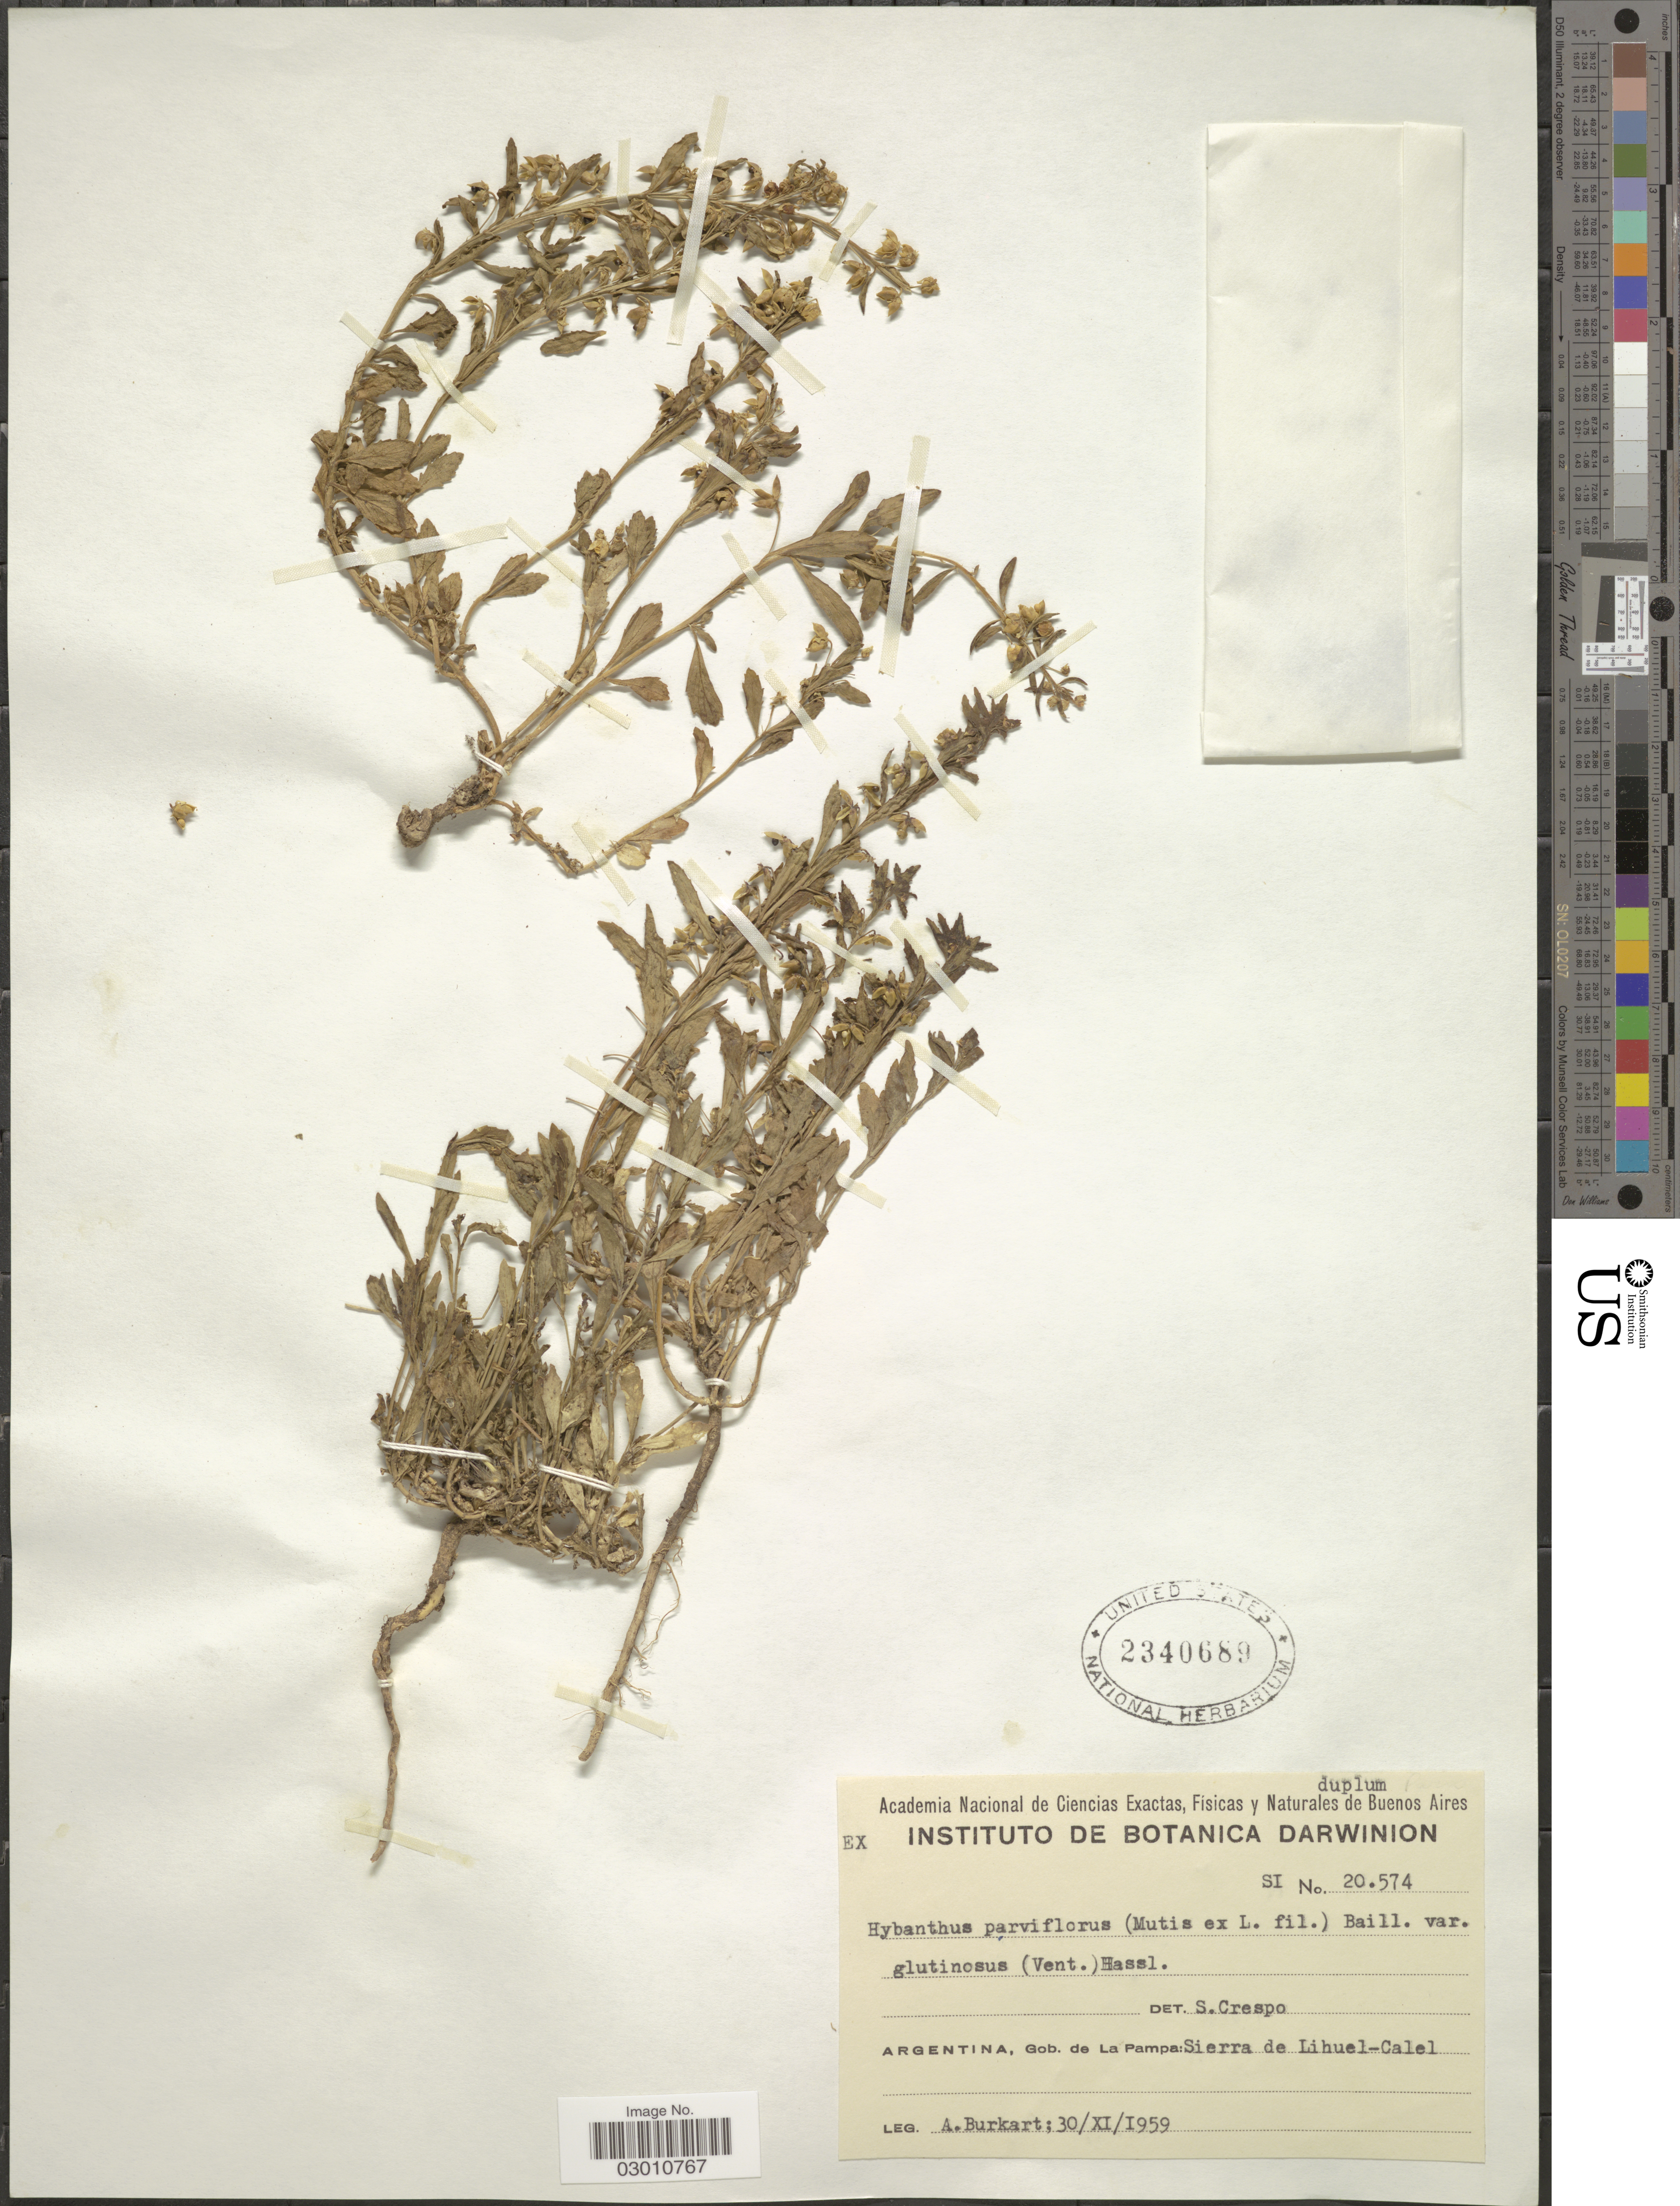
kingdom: Plantae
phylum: Tracheophyta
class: Magnoliopsida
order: Malpighiales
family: Violaceae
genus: Pombalia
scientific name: Pombalia parviflora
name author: (L. f.) Paula-Souza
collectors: A. E. Burkart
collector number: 20574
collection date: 1959-11-30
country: Argentina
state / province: La Pampa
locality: Gob. de La Pampa: Sierra de Lihuel-Calel.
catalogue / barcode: US 2340689